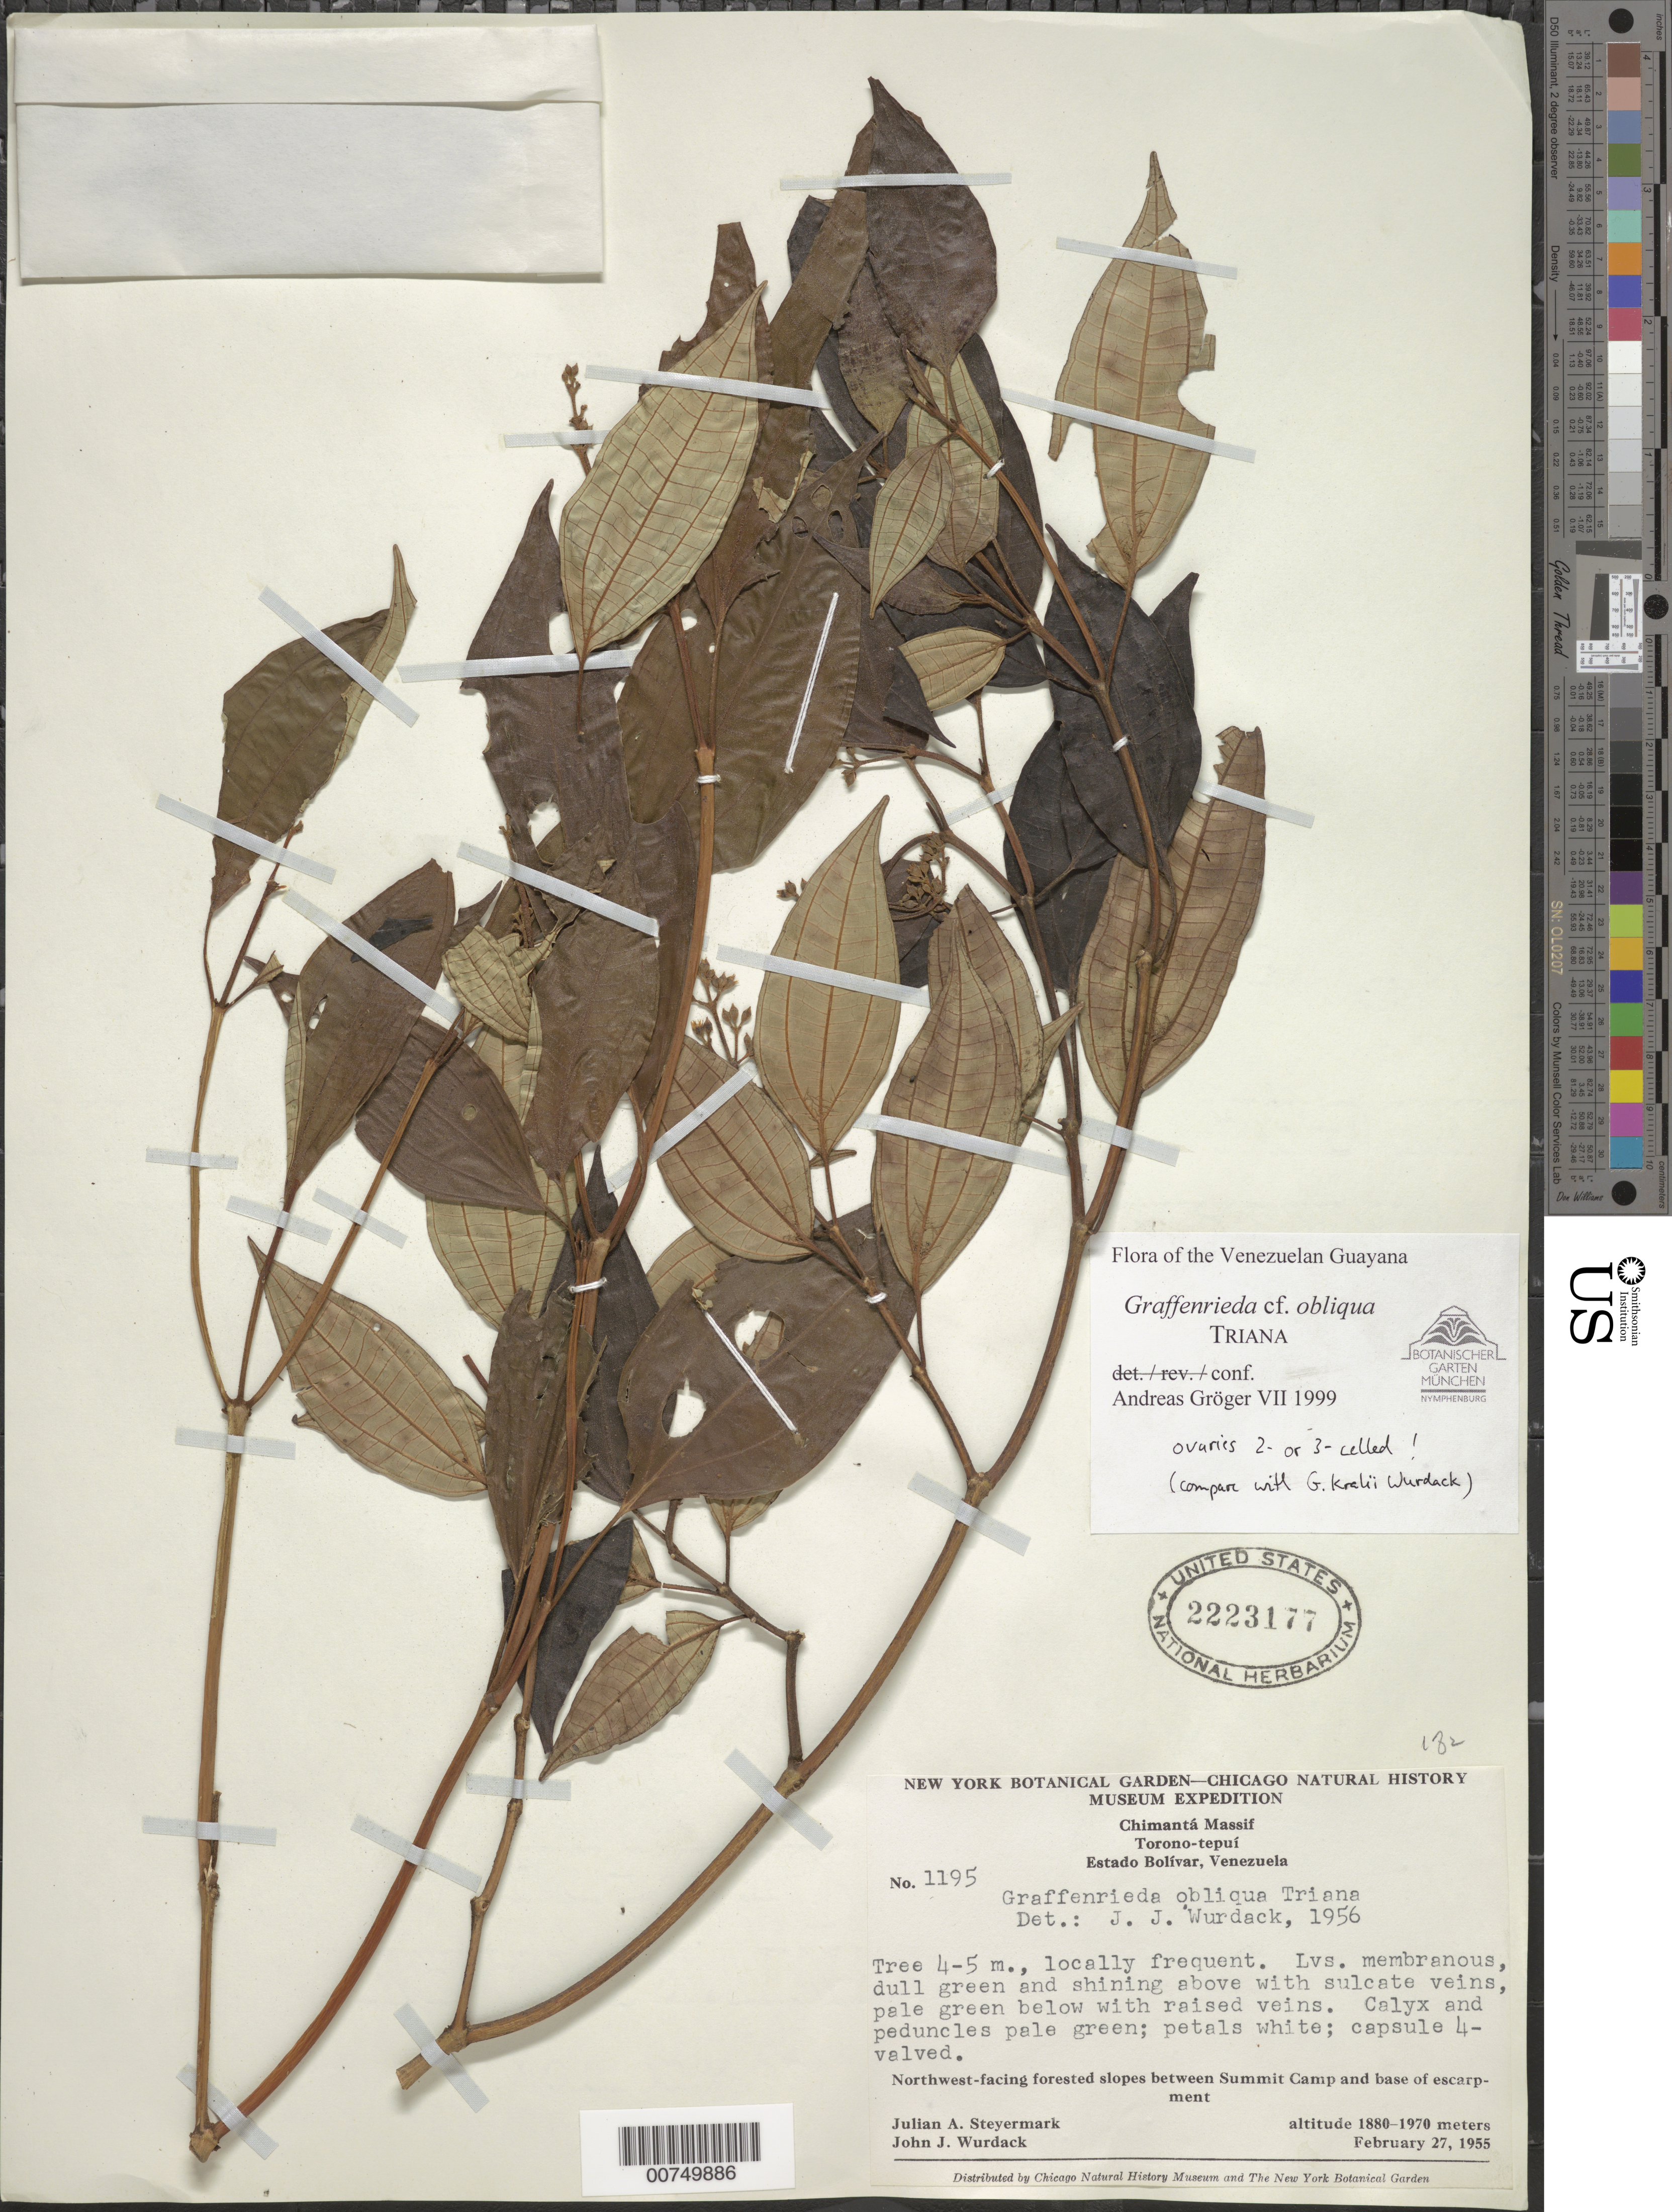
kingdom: Plantae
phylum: Tracheophyta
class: Magnoliopsida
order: Myrtales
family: Melastomataceae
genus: Graffenrieda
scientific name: Graffenrieda obliqua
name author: Triana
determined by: Gröger, A.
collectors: J. Steyermark & J. J. Wurdack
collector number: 55 1195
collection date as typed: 27-Feb-55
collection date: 1955-02-27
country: Venezuela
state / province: Bolívar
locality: Chimantá Massif, Torono-tepuí, between Summit Camp and base of escarpment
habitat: NW facing slopes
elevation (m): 1880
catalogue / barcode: US 2223177